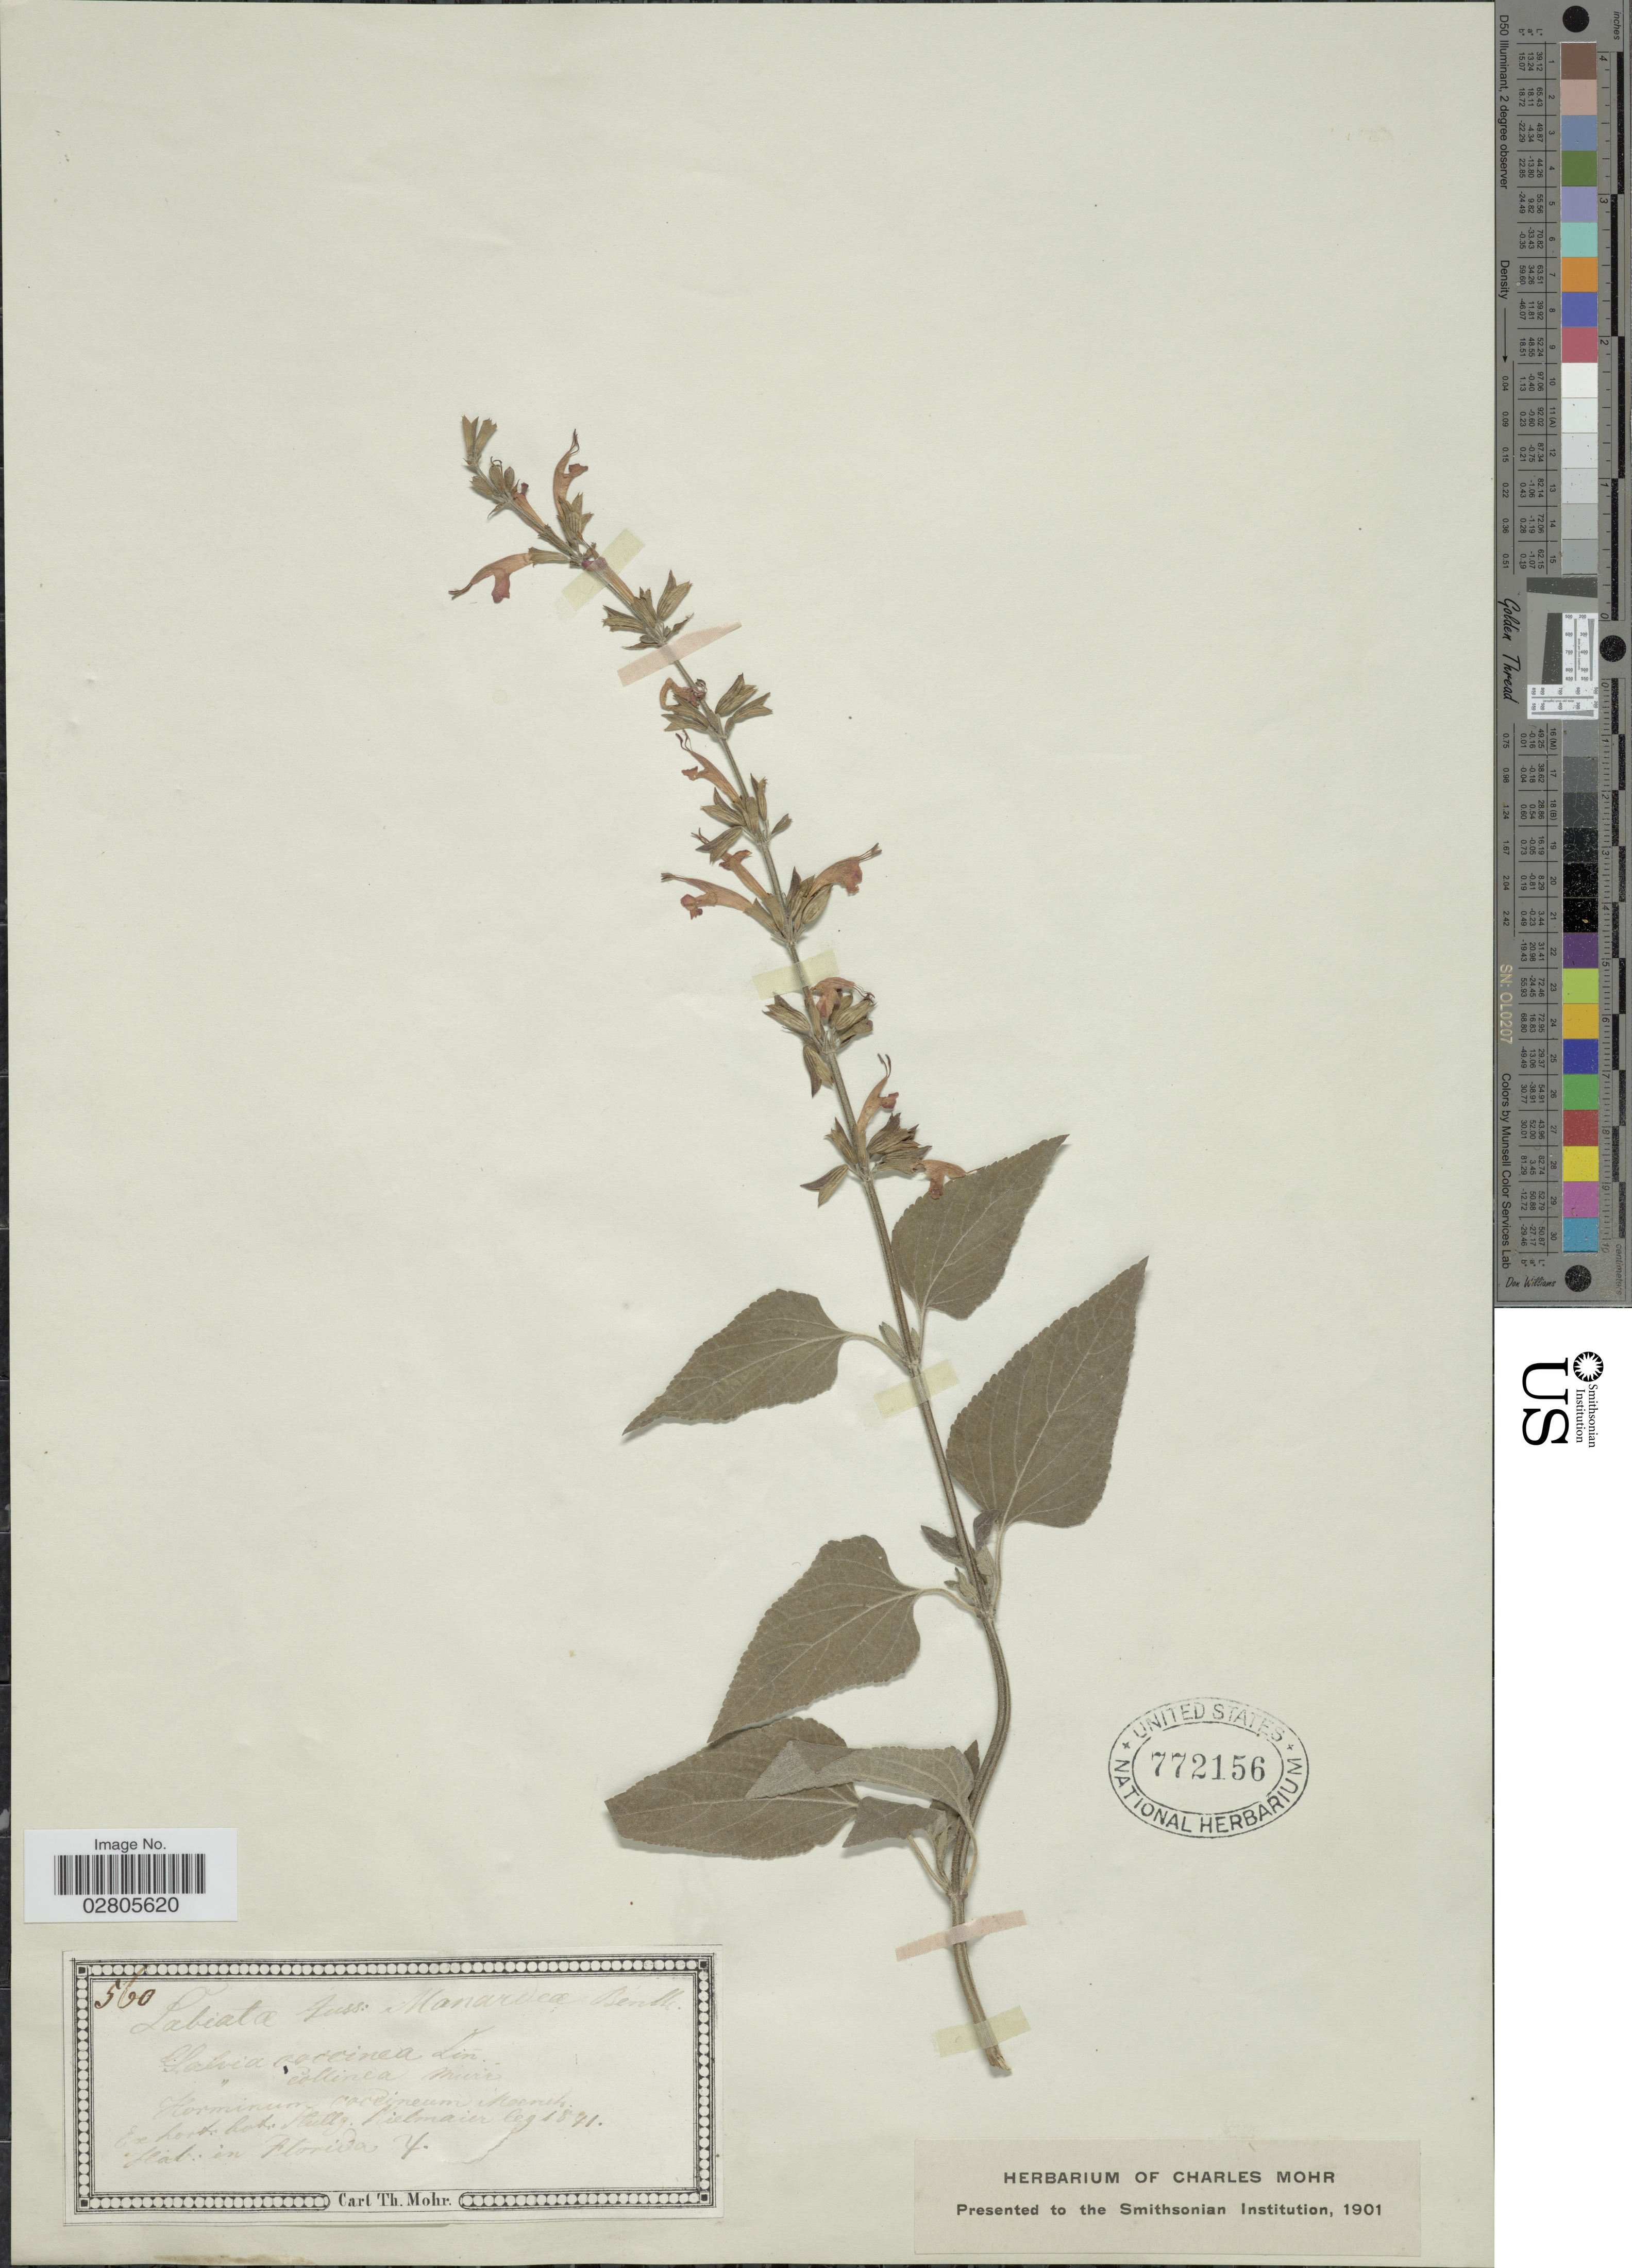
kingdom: Plantae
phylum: Tracheophyta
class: Magnoliopsida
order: Lamiales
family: Lamiaceae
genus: Salvia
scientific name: Salvia coccinea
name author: Etlinger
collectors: Kielmaier, --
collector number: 560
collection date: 1841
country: United States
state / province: Florida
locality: In Florida Y.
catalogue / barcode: US 772156